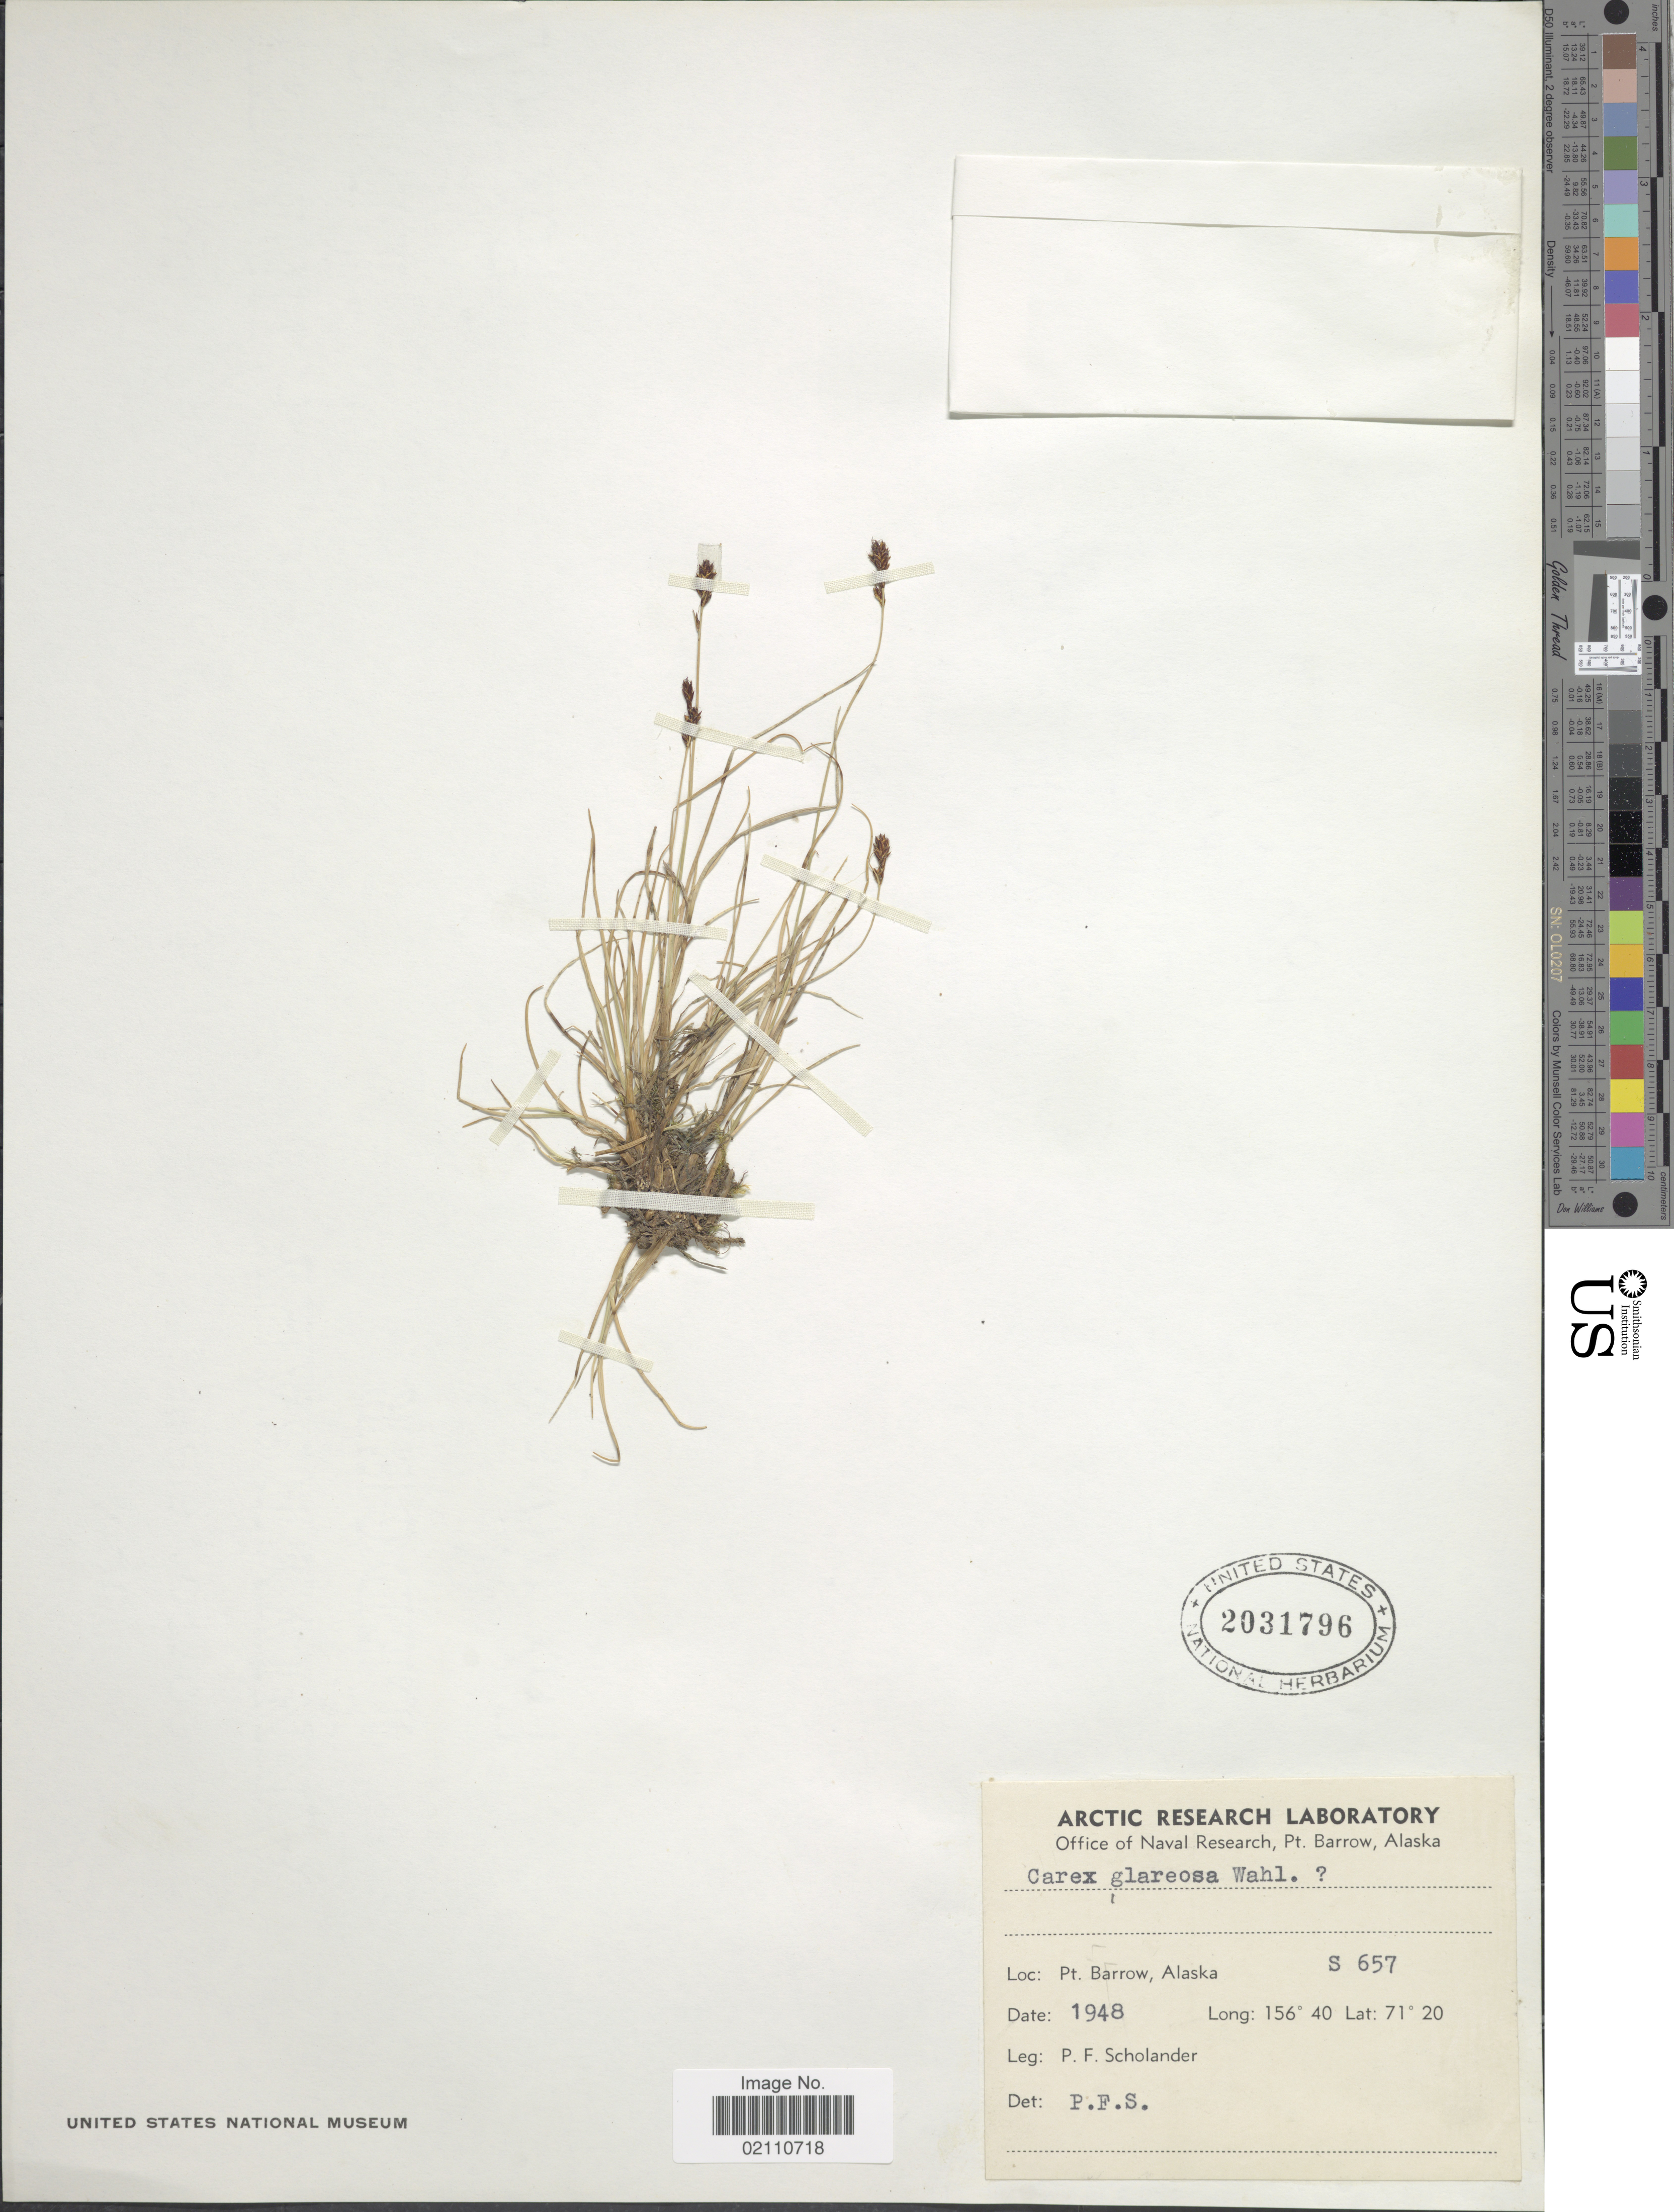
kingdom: Plantae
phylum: Tracheophyta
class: Liliopsida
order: Poales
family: Cyperaceae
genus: Carex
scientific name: Carex glareosa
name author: Schkuhr ex Wahlenb.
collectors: P. Scholander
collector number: S657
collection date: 1948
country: United States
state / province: Alaska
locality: Pt. Barrow,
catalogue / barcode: US 2031796